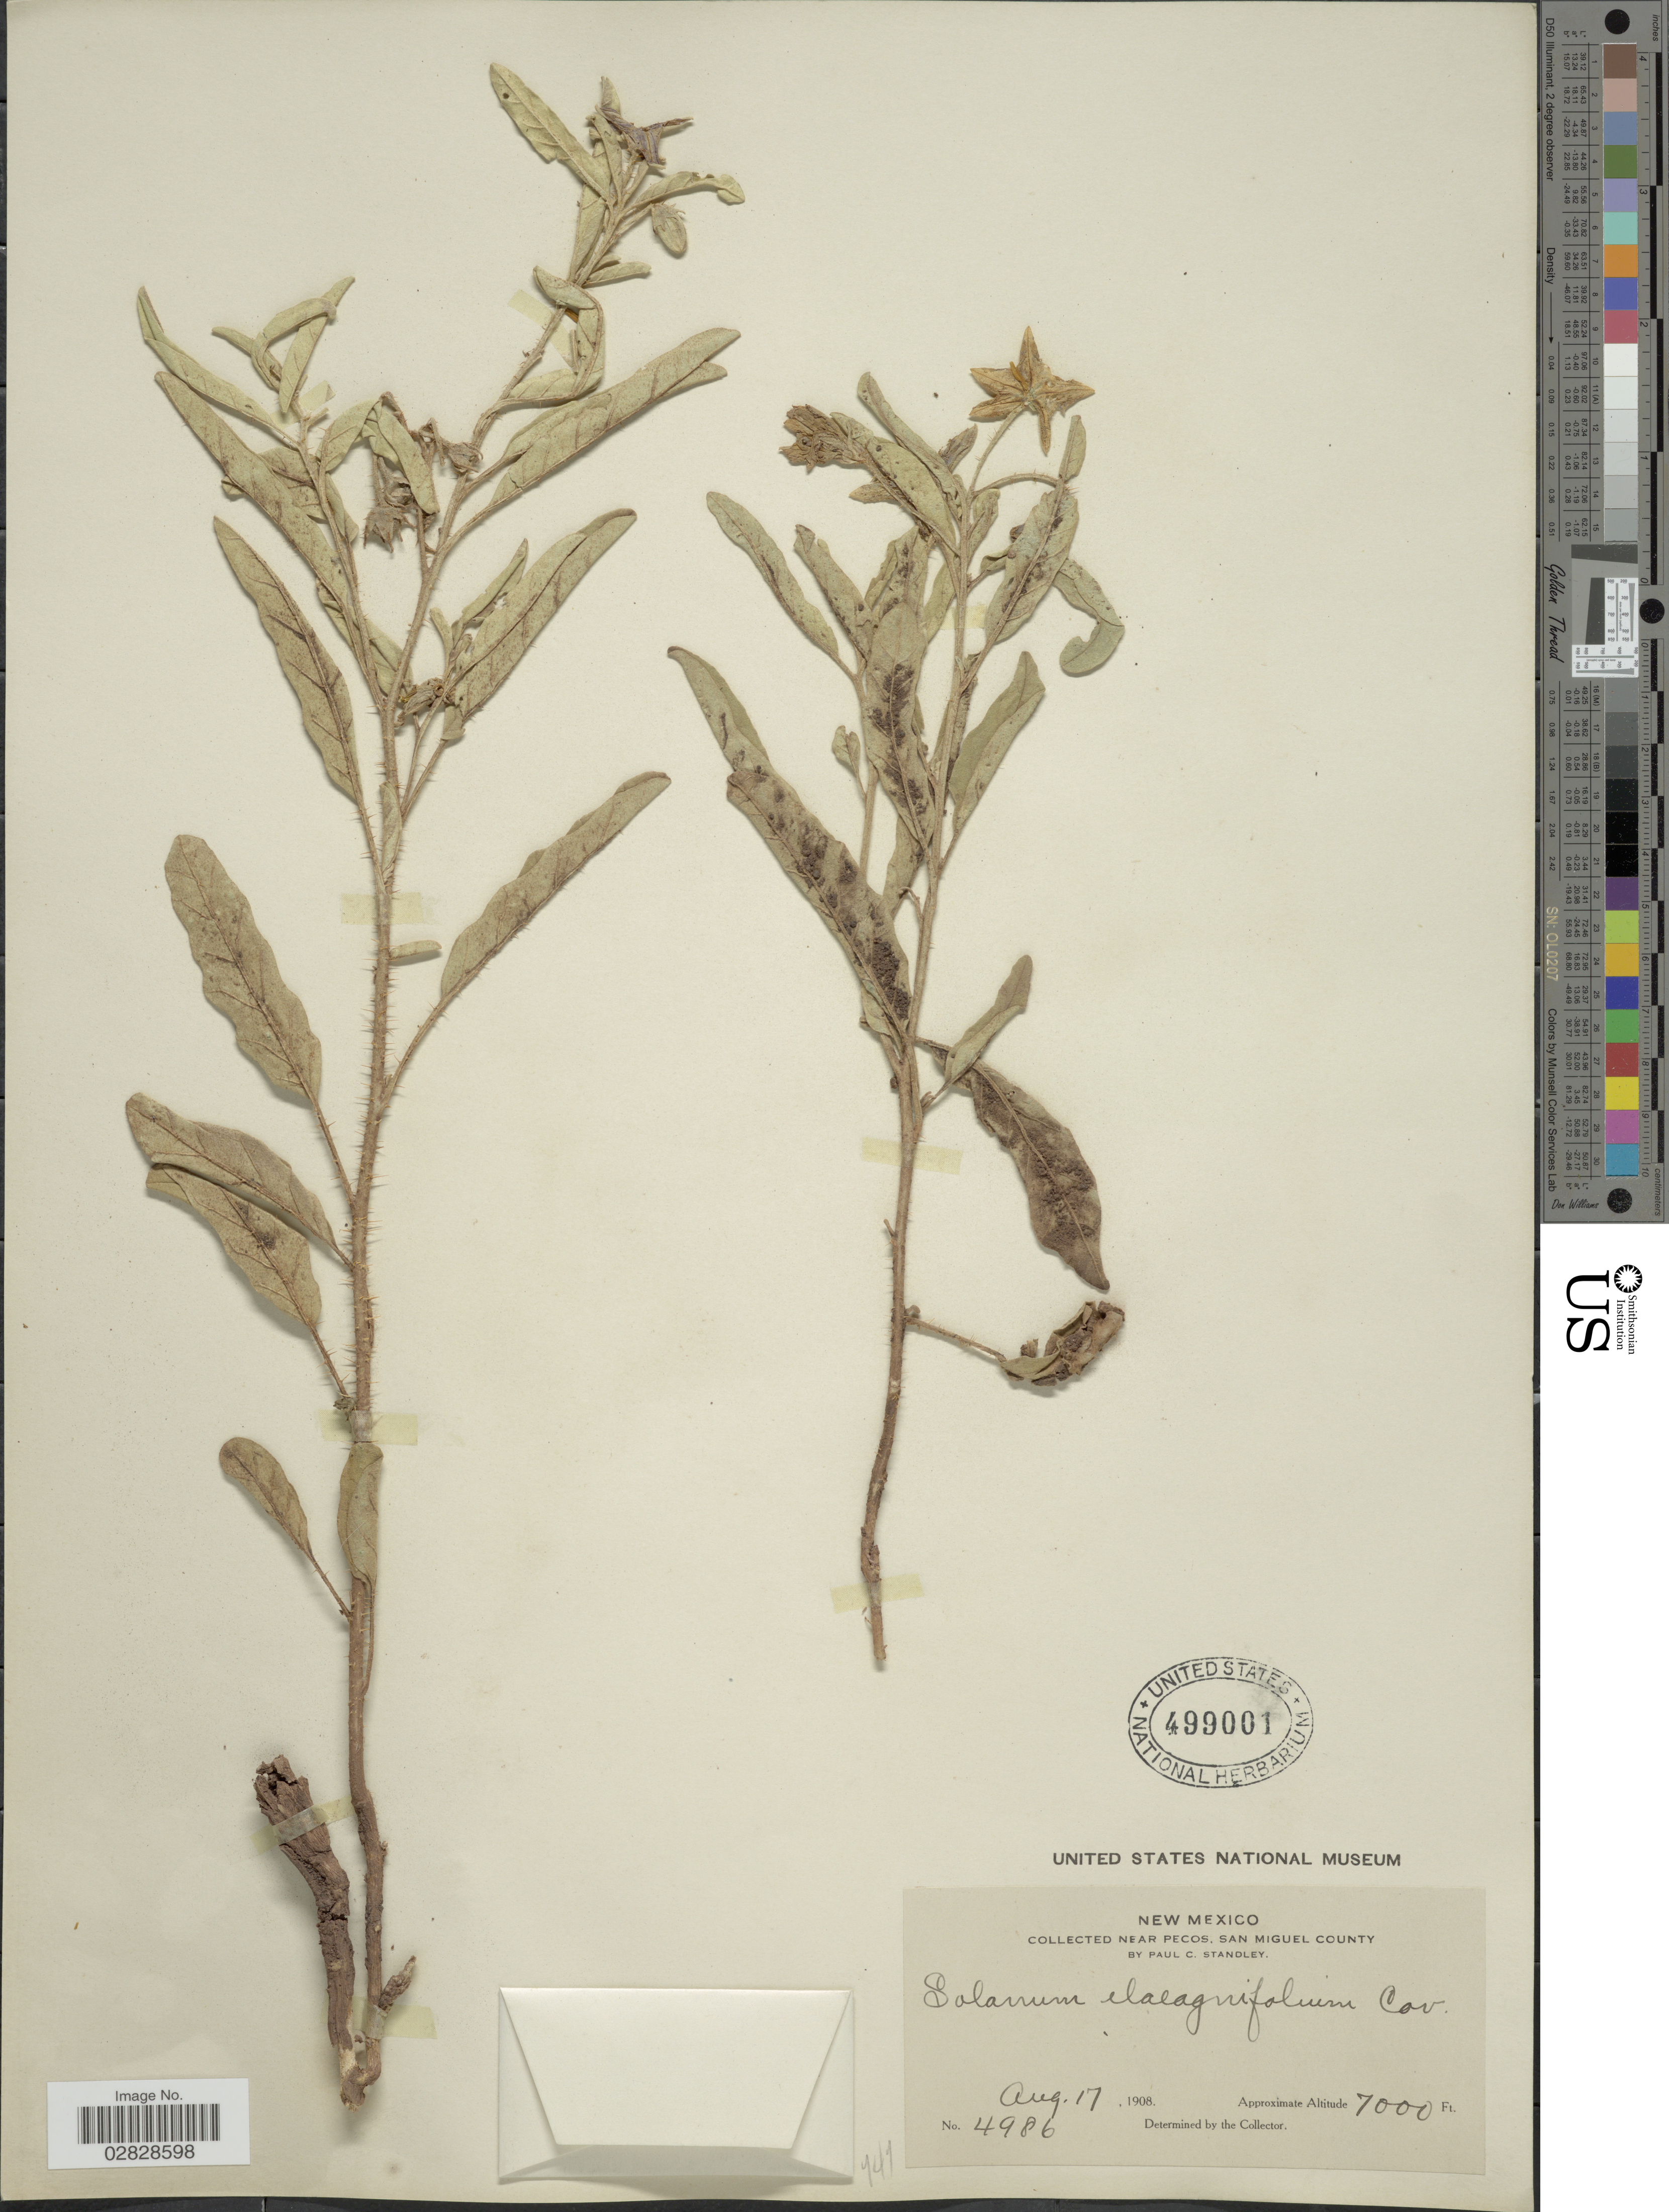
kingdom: Plantae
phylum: Tracheophyta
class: Magnoliopsida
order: Solanales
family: Solanaceae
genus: Solanum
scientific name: Solanum elaeagnifolium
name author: Cav.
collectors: P. C. Standley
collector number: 4986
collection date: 1908-08-17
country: United States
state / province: New Mexico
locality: Near Pecos, San Miguel County.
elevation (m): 2134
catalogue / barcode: US 499001